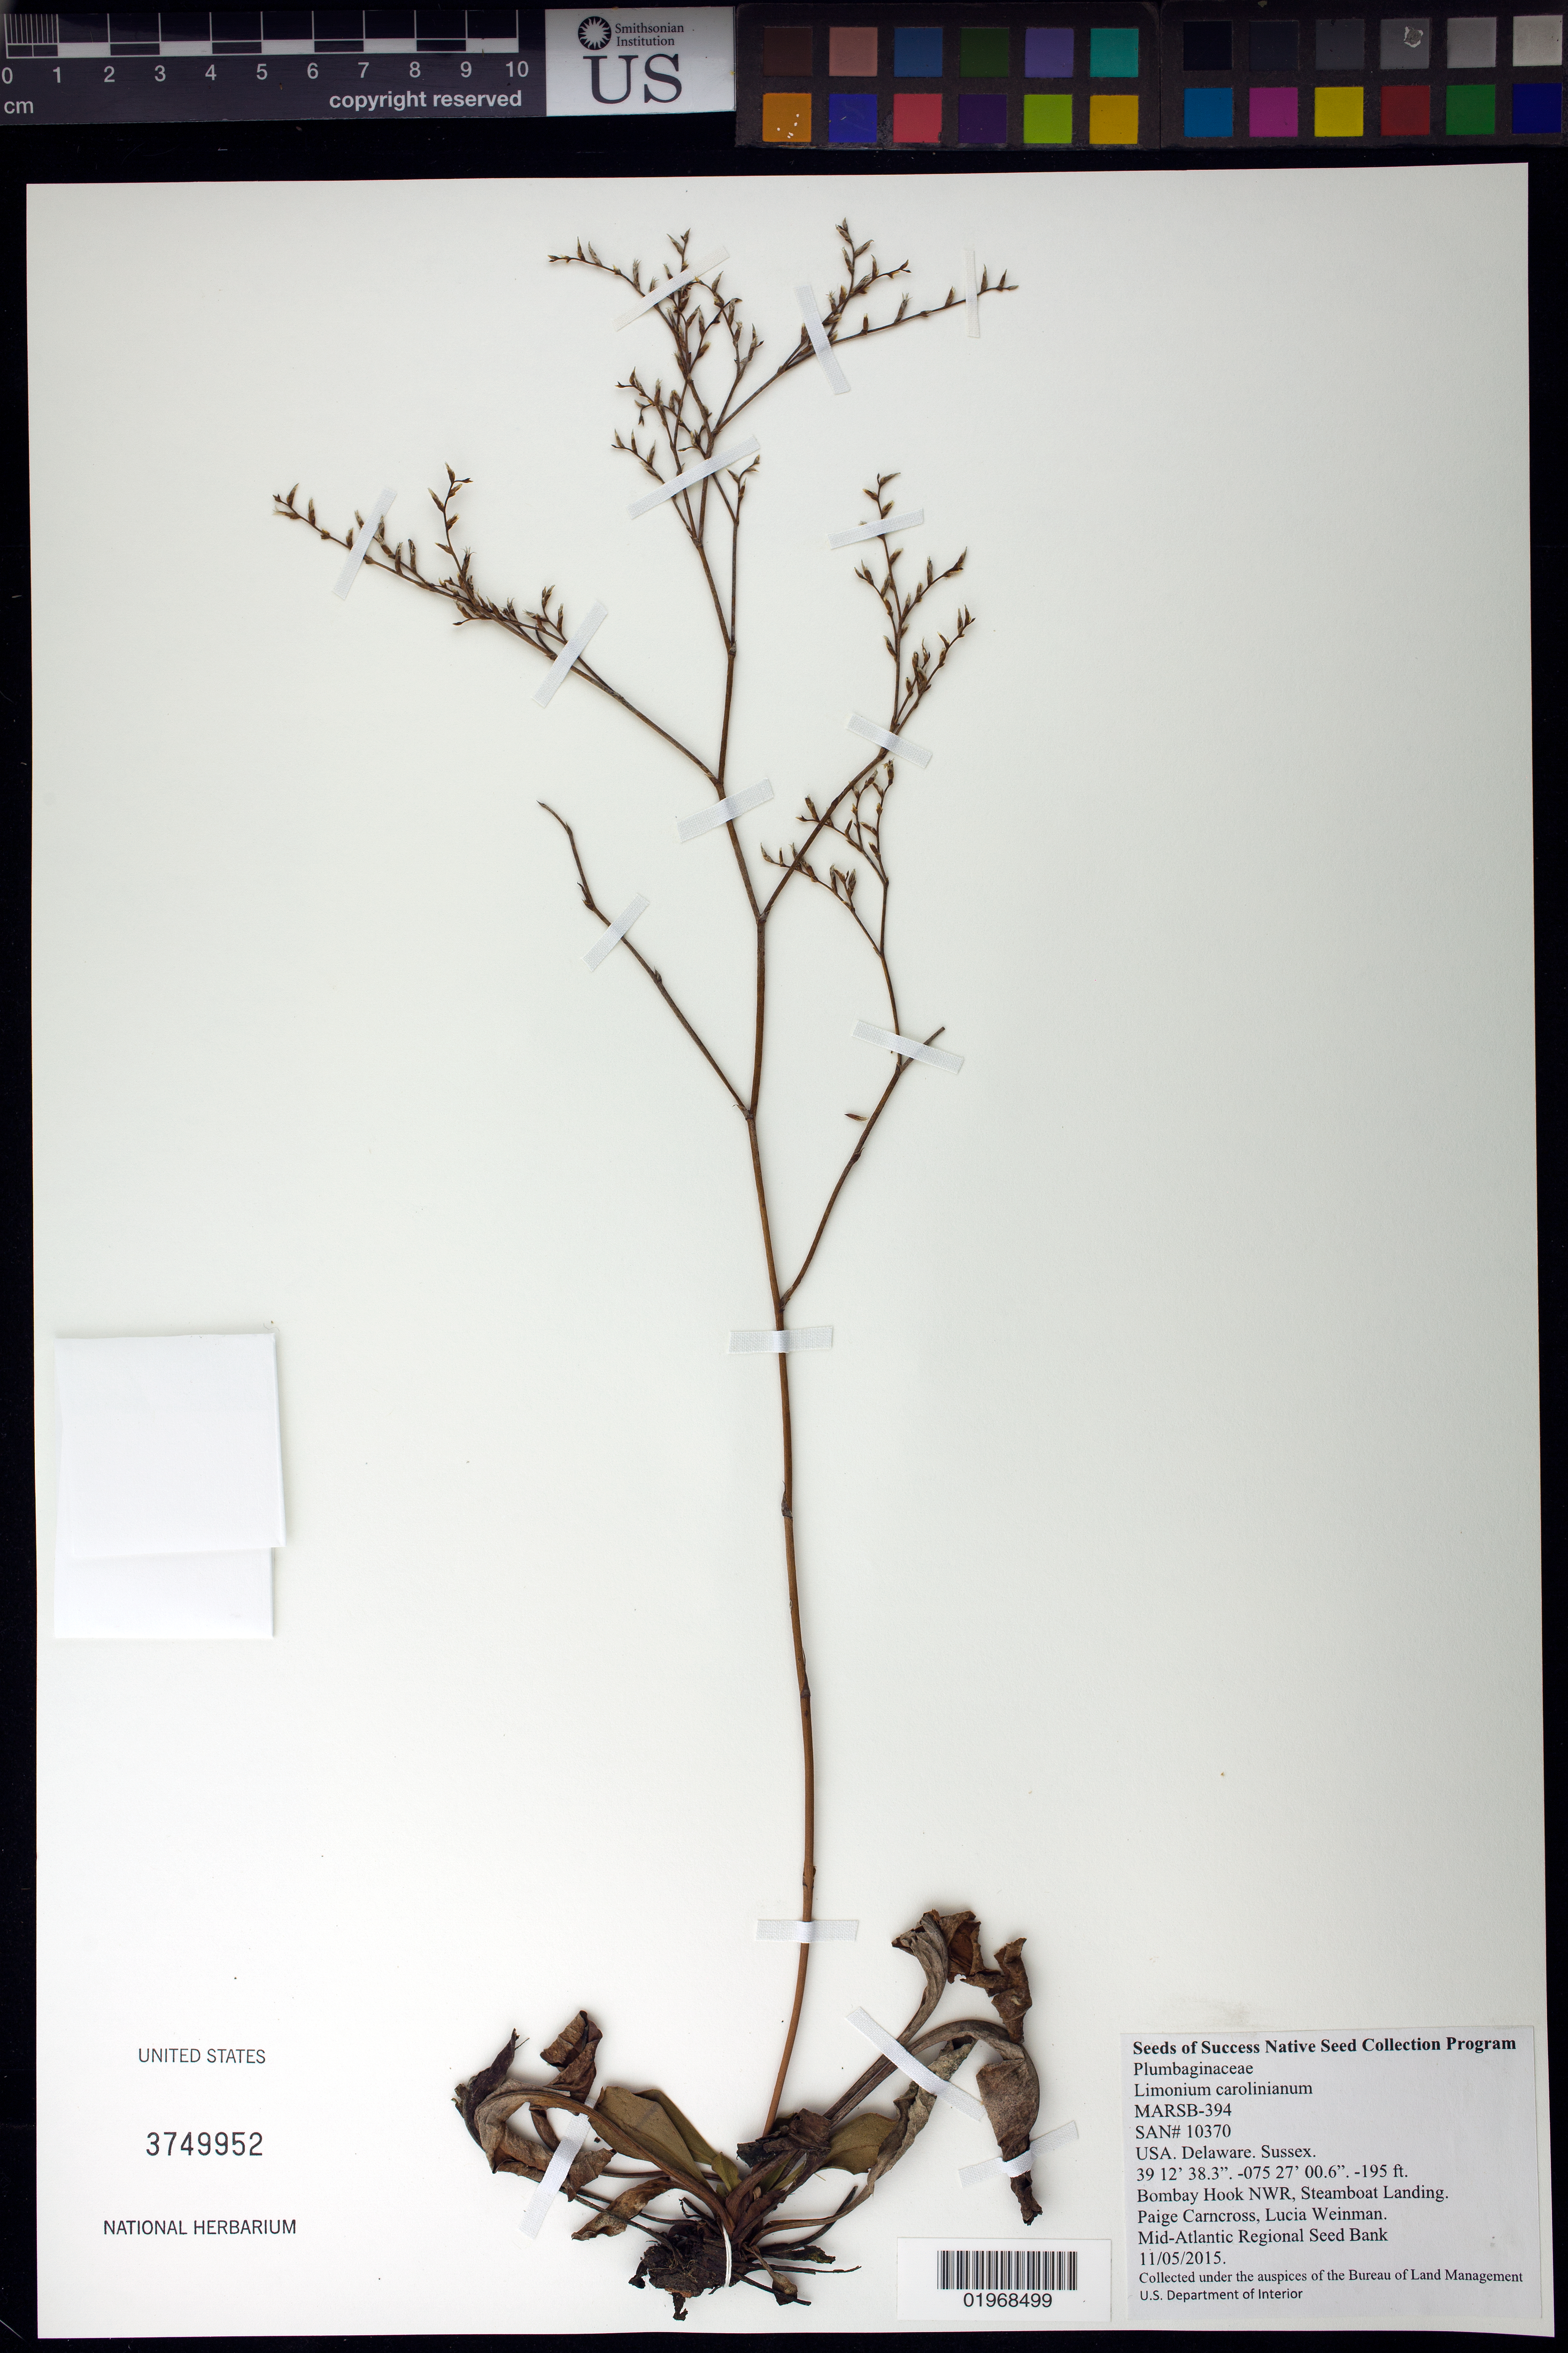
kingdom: Plantae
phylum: Tracheophyta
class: Magnoliopsida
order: Caryophyllales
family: Plumbaginaceae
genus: Limonium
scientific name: Limonium carolinianum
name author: (Walter) Britton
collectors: P. Carncross & L. Weinmann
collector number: MARSB-394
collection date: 2015-11-05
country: United States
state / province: Delaware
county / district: Kent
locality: Bombay Hook National Wildlife Refuge, Steamboat Landing Tract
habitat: Atlantic and Gulf Coast High Salt Marsh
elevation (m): -59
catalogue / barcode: US 3749952